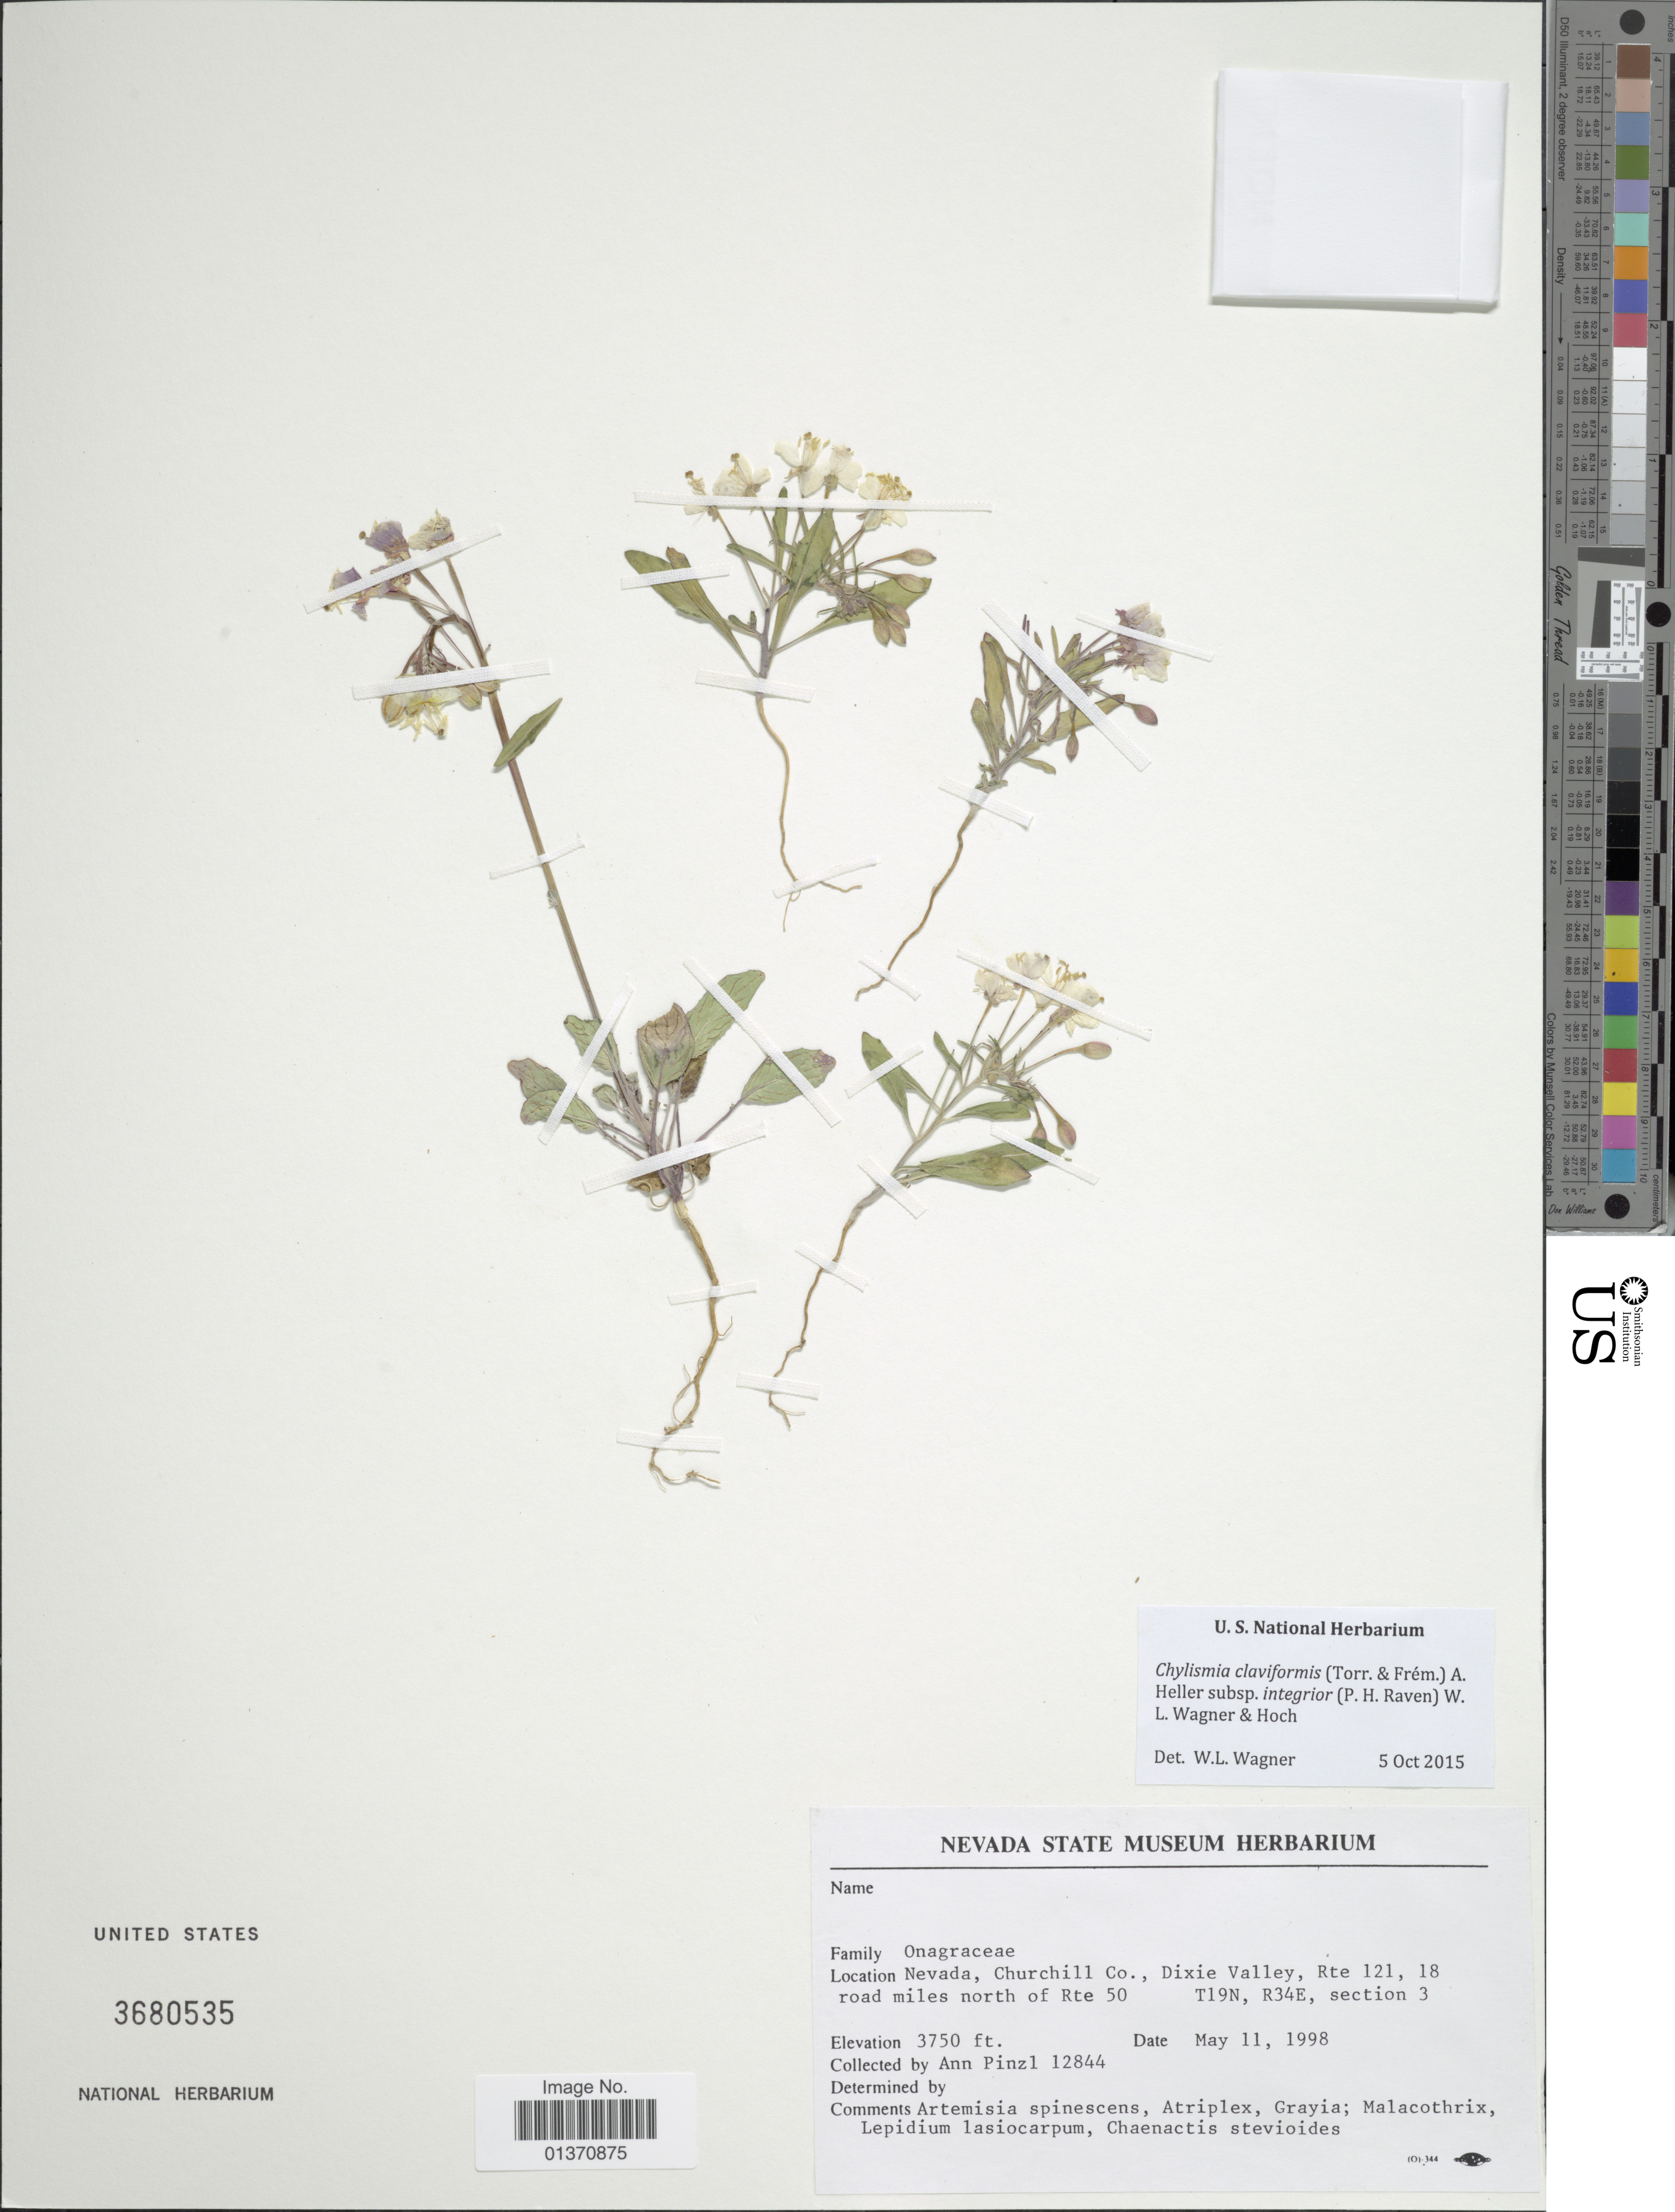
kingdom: Plantae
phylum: Tracheophyta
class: Magnoliopsida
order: Myrtales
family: Onagraceae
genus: Chylismia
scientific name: Chylismia claviformis subsp. integrior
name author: (P.H. Raven) W.L. Wagner & Hoch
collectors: A. Pinzl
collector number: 12844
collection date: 1998-05-11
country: United States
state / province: Nevada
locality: Churchill Co., Dixie Valley, Rte 121, 18 road miles north of Rte 50, T19N, R34E, section 3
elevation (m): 1143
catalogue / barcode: US 3680535